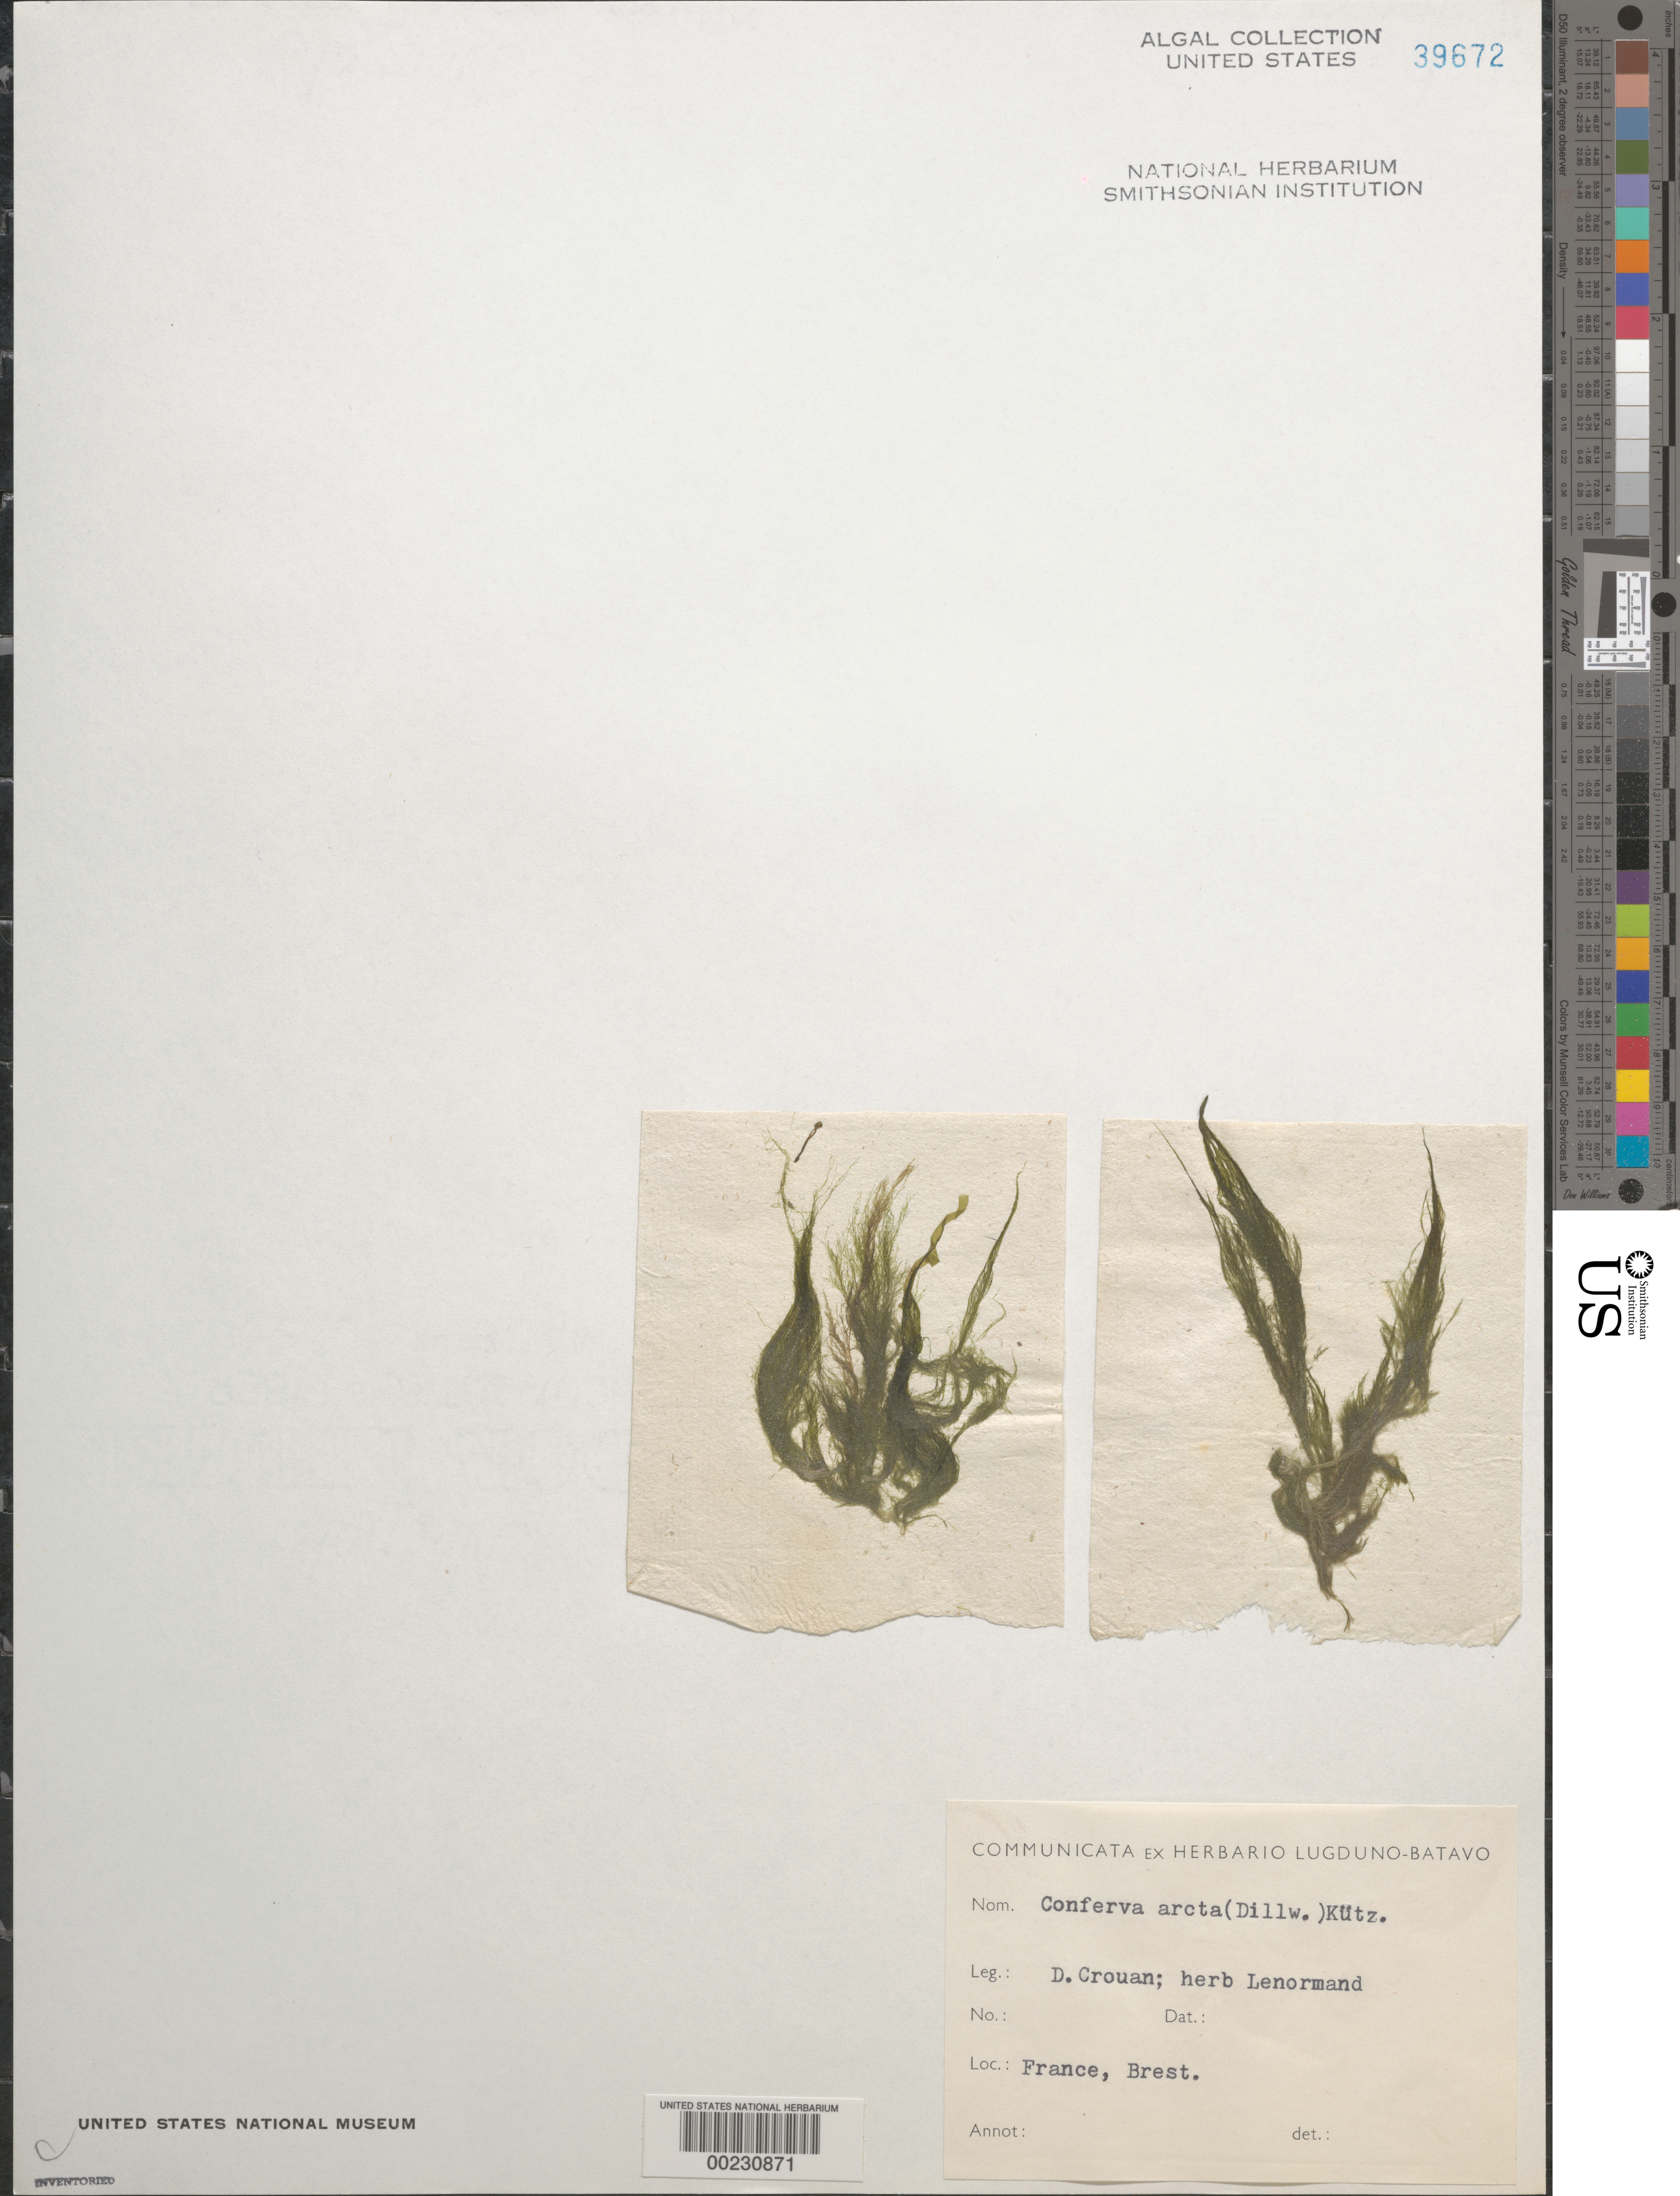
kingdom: Plantae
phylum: Chlorophyta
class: Ulvophyceae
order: Ulotrichales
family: Ulotrichaceae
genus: Acrosiphonia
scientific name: Acrosiphonia arcta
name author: (Dillwyn) Gain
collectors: D. Crouan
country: France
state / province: Bretagne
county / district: Finistère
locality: Brest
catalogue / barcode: US 39672